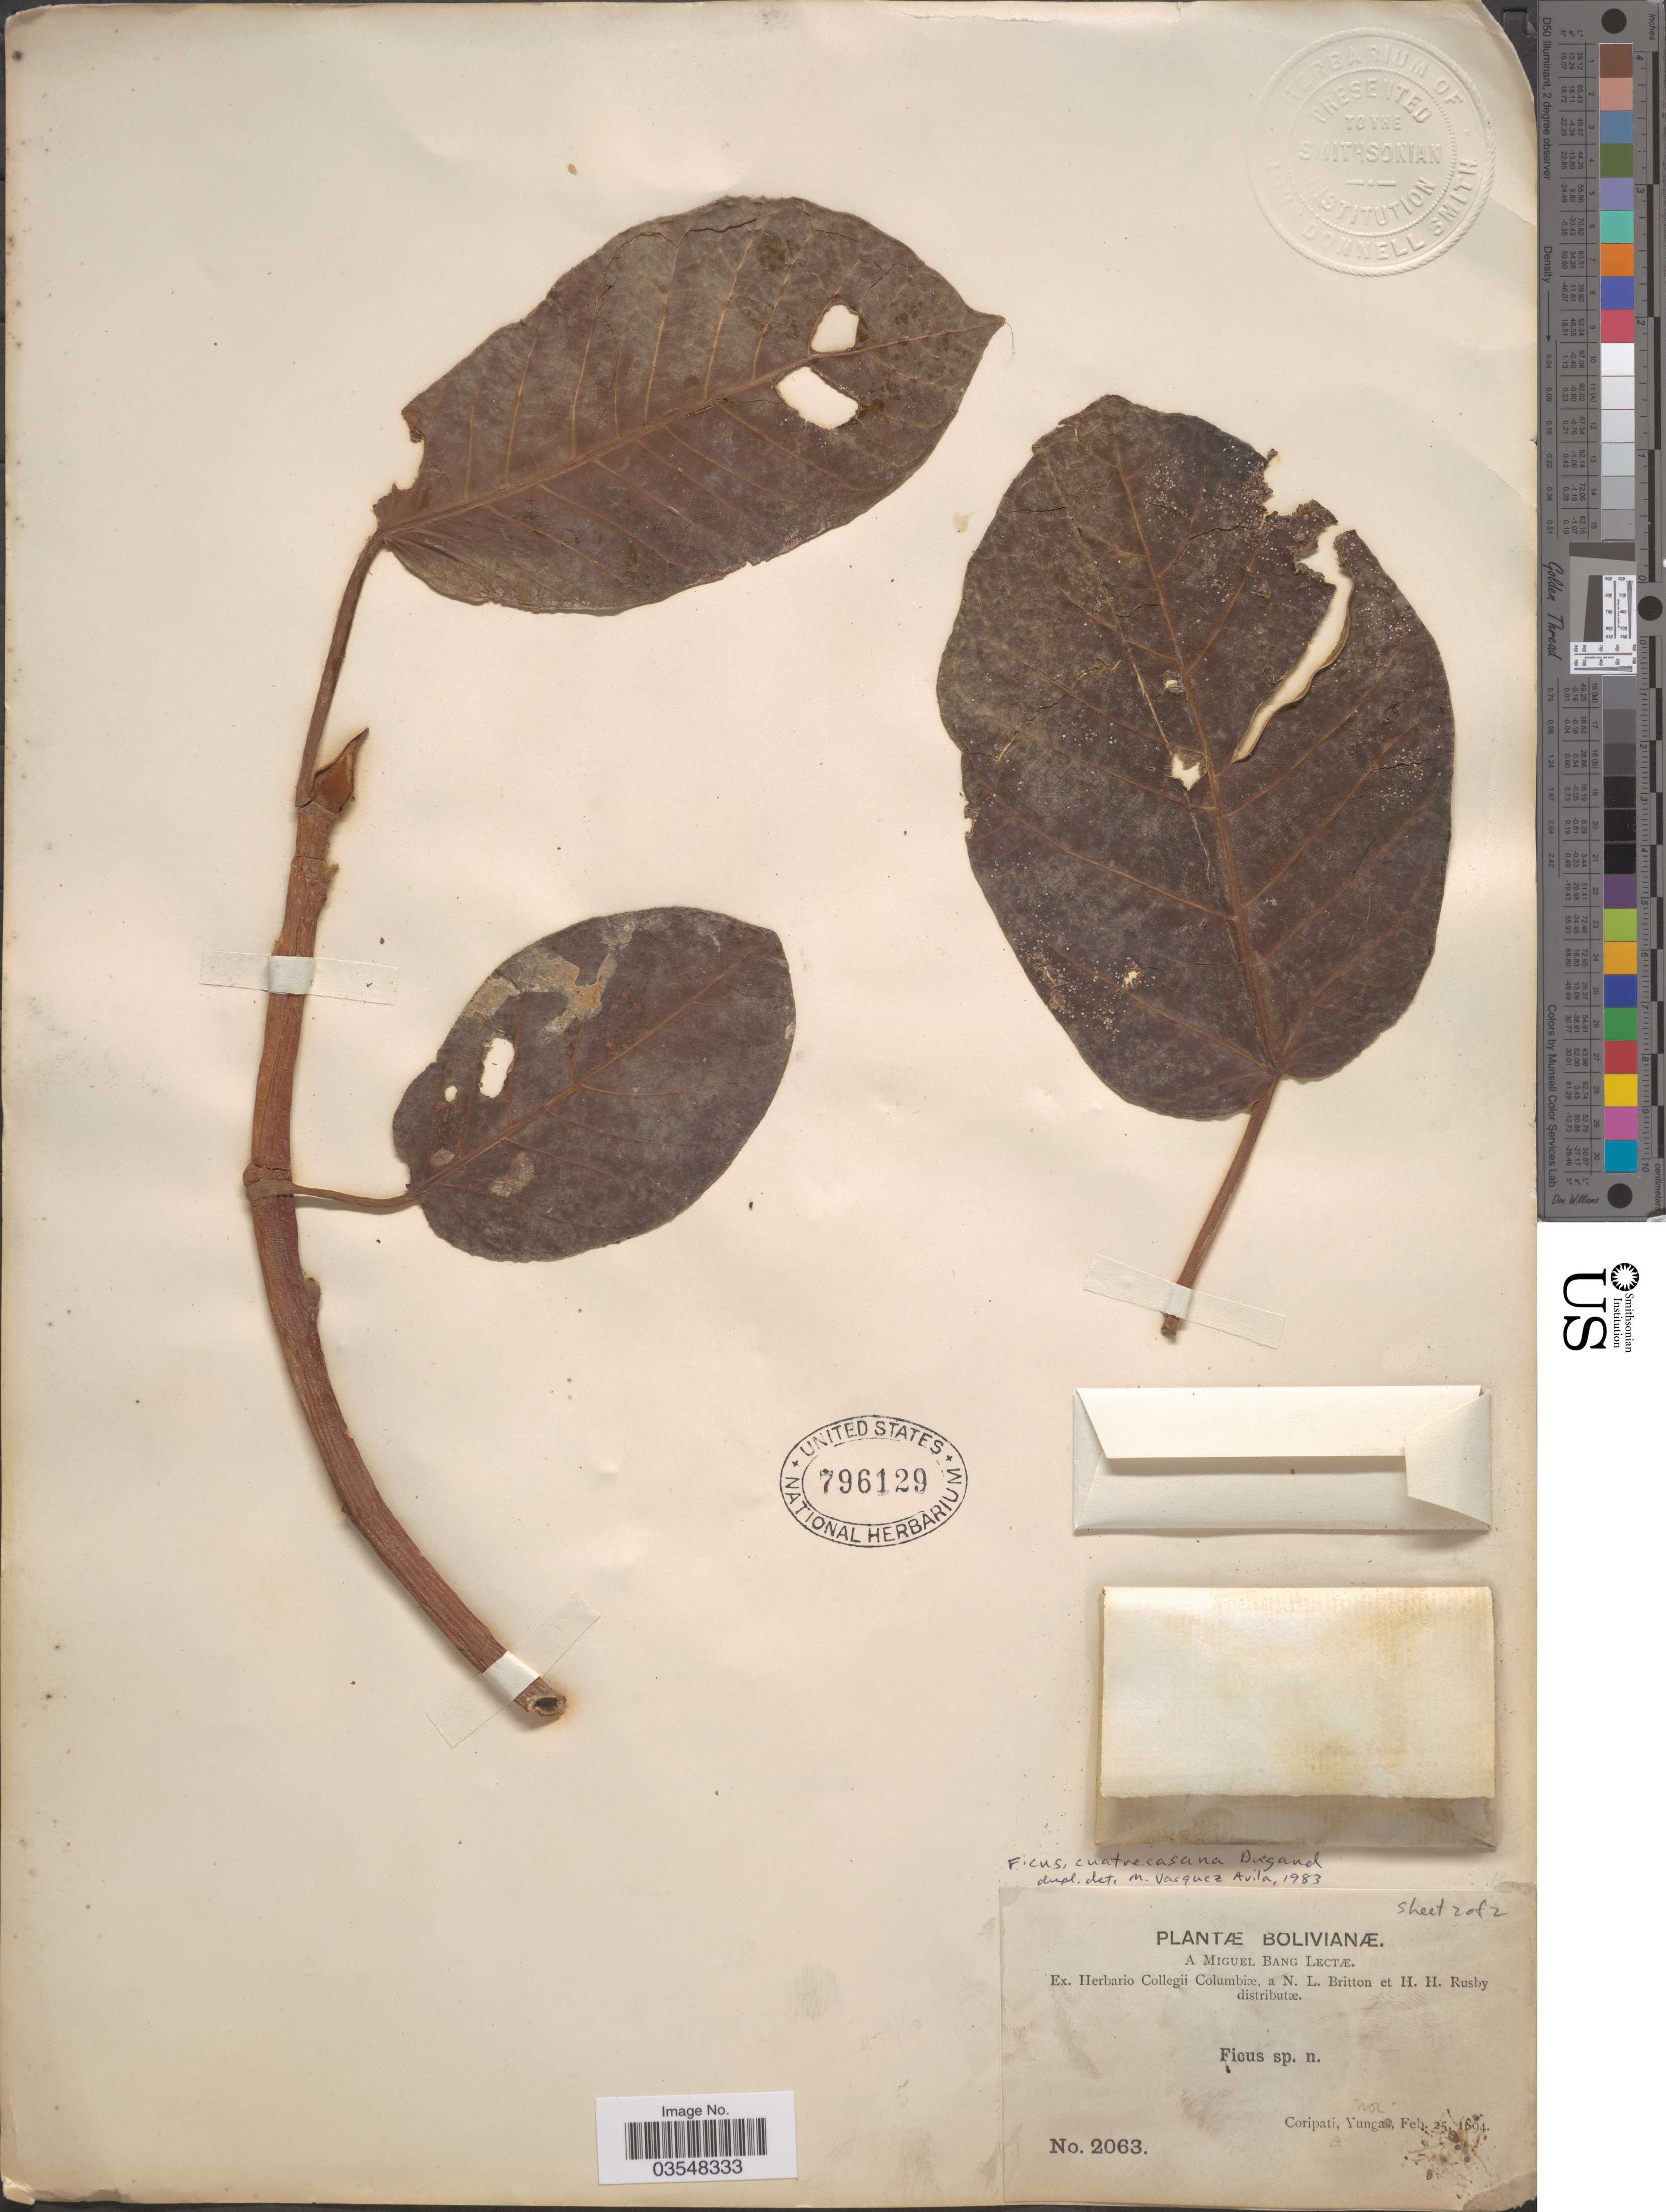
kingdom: Plantae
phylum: Tracheophyta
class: Magnoliopsida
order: Rosales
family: Moraceae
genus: Ficus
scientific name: Ficus cuatrecasasiana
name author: Dugand G.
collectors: M. Bang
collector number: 2063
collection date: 1894-02-25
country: Bolivia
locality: Coripati, Nor-Yungas.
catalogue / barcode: US 796129